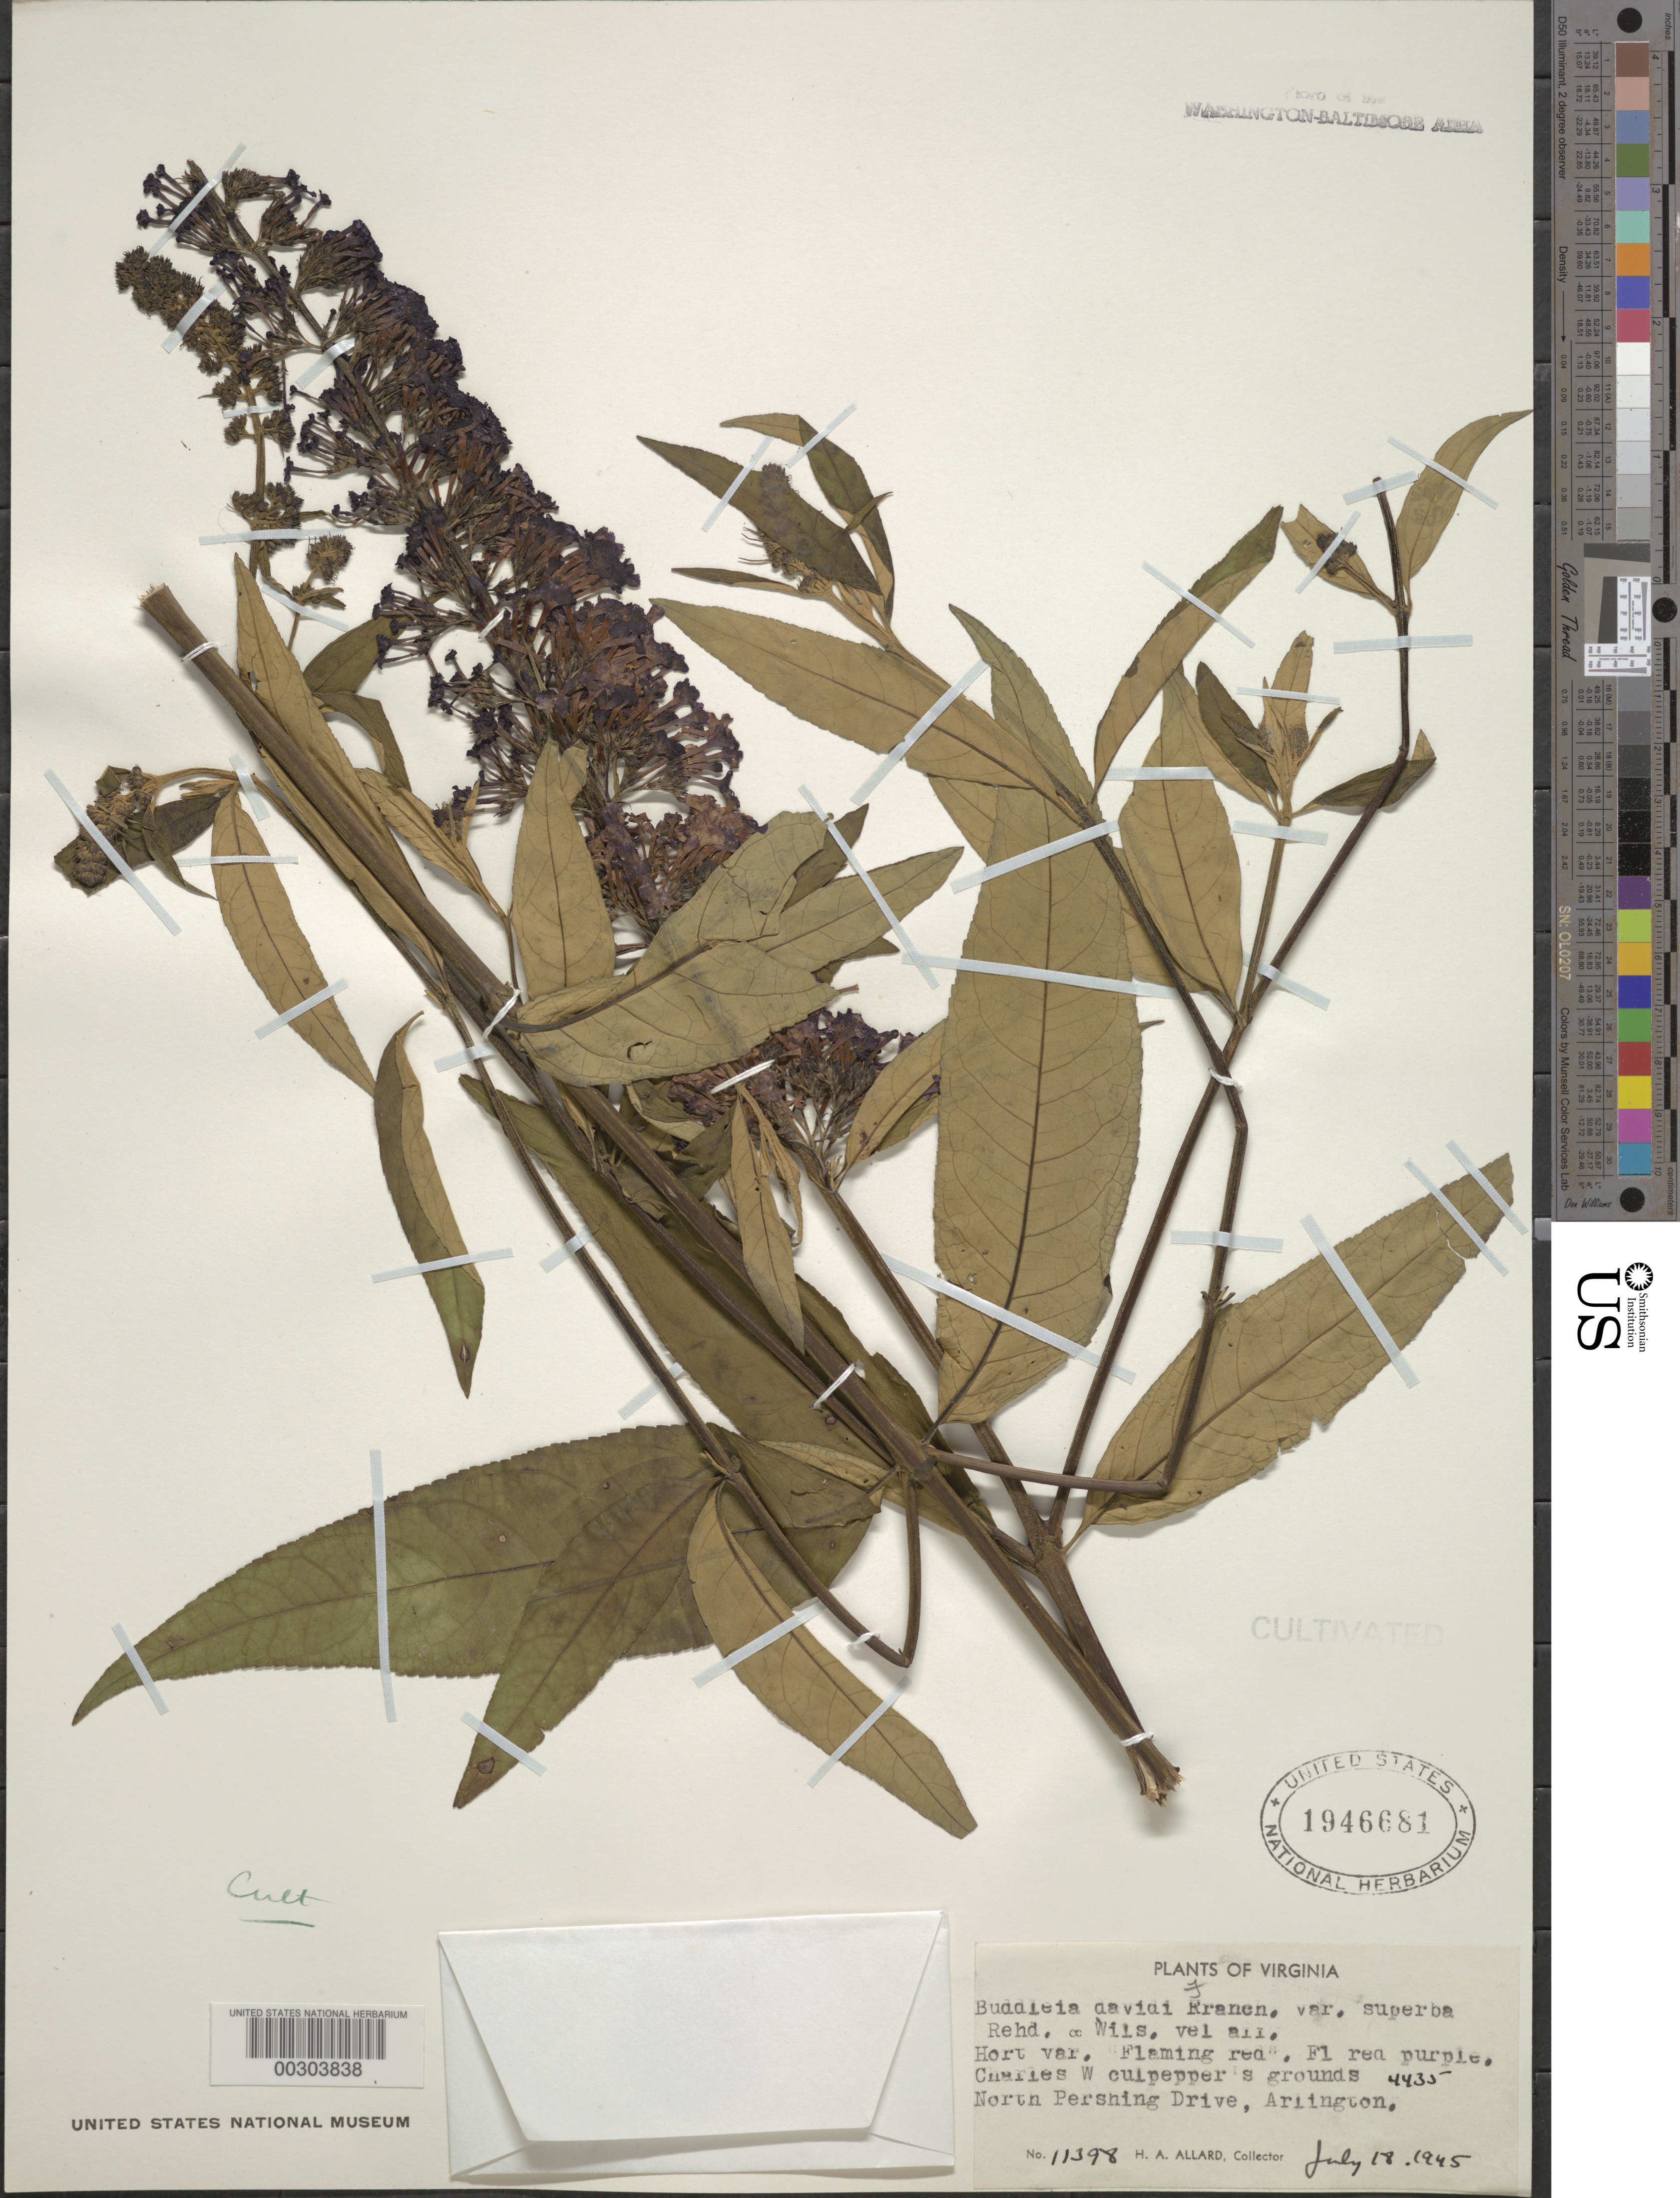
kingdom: Plantae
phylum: Tracheophyta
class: Magnoliopsida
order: Lamiales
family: Scrophulariaceae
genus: Buddleja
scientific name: Buddleja davidii var. superba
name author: (de Corte) Rehder & E.H. Wilson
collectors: H. A. Allard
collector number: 11398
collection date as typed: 18 Jul 1945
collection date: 1945-07-18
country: United States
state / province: Virginia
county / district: Arlington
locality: Arlington, 4435 N Pershing Dr, C.W. Culpepper's grounds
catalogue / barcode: US 1946681